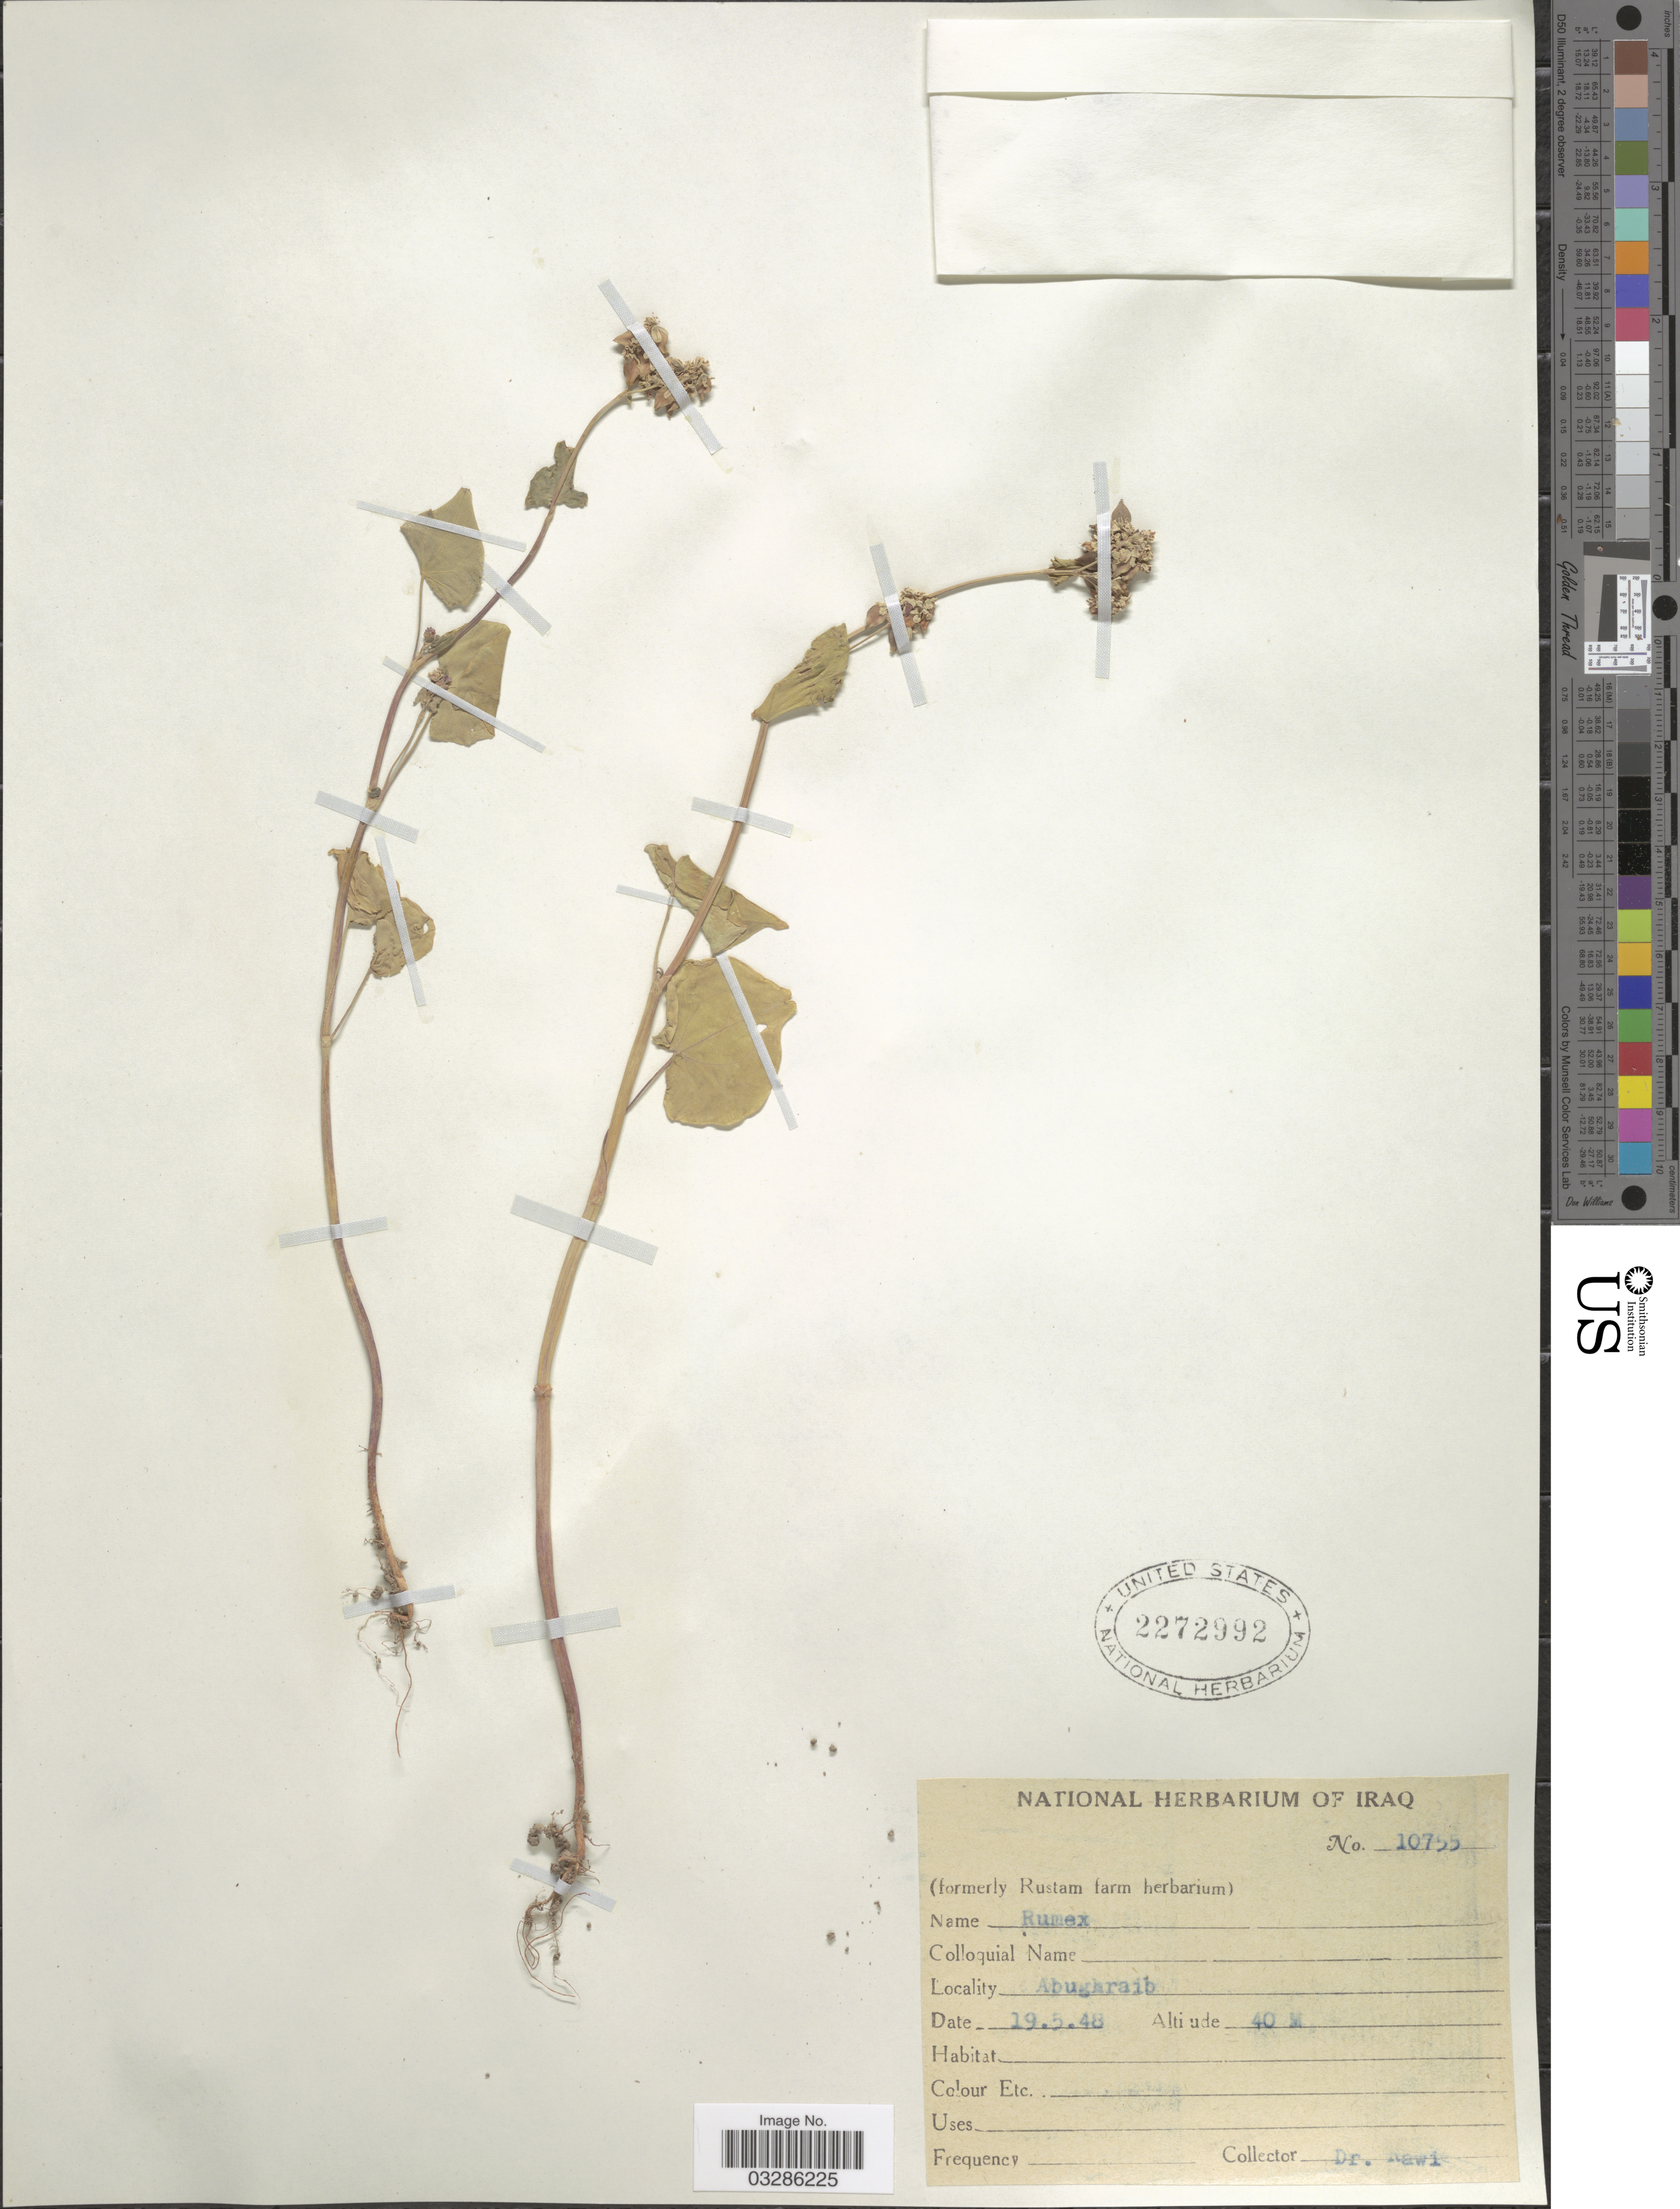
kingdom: Plantae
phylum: Tracheophyta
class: Magnoliopsida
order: Caryophyllales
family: Polygonaceae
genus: Rumex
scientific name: Rumex sp.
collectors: -. Rawi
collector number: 10755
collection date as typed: Transcribed d/m/y: 19/5/48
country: Iraq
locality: Abughraib.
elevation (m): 40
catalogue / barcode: US 2272992